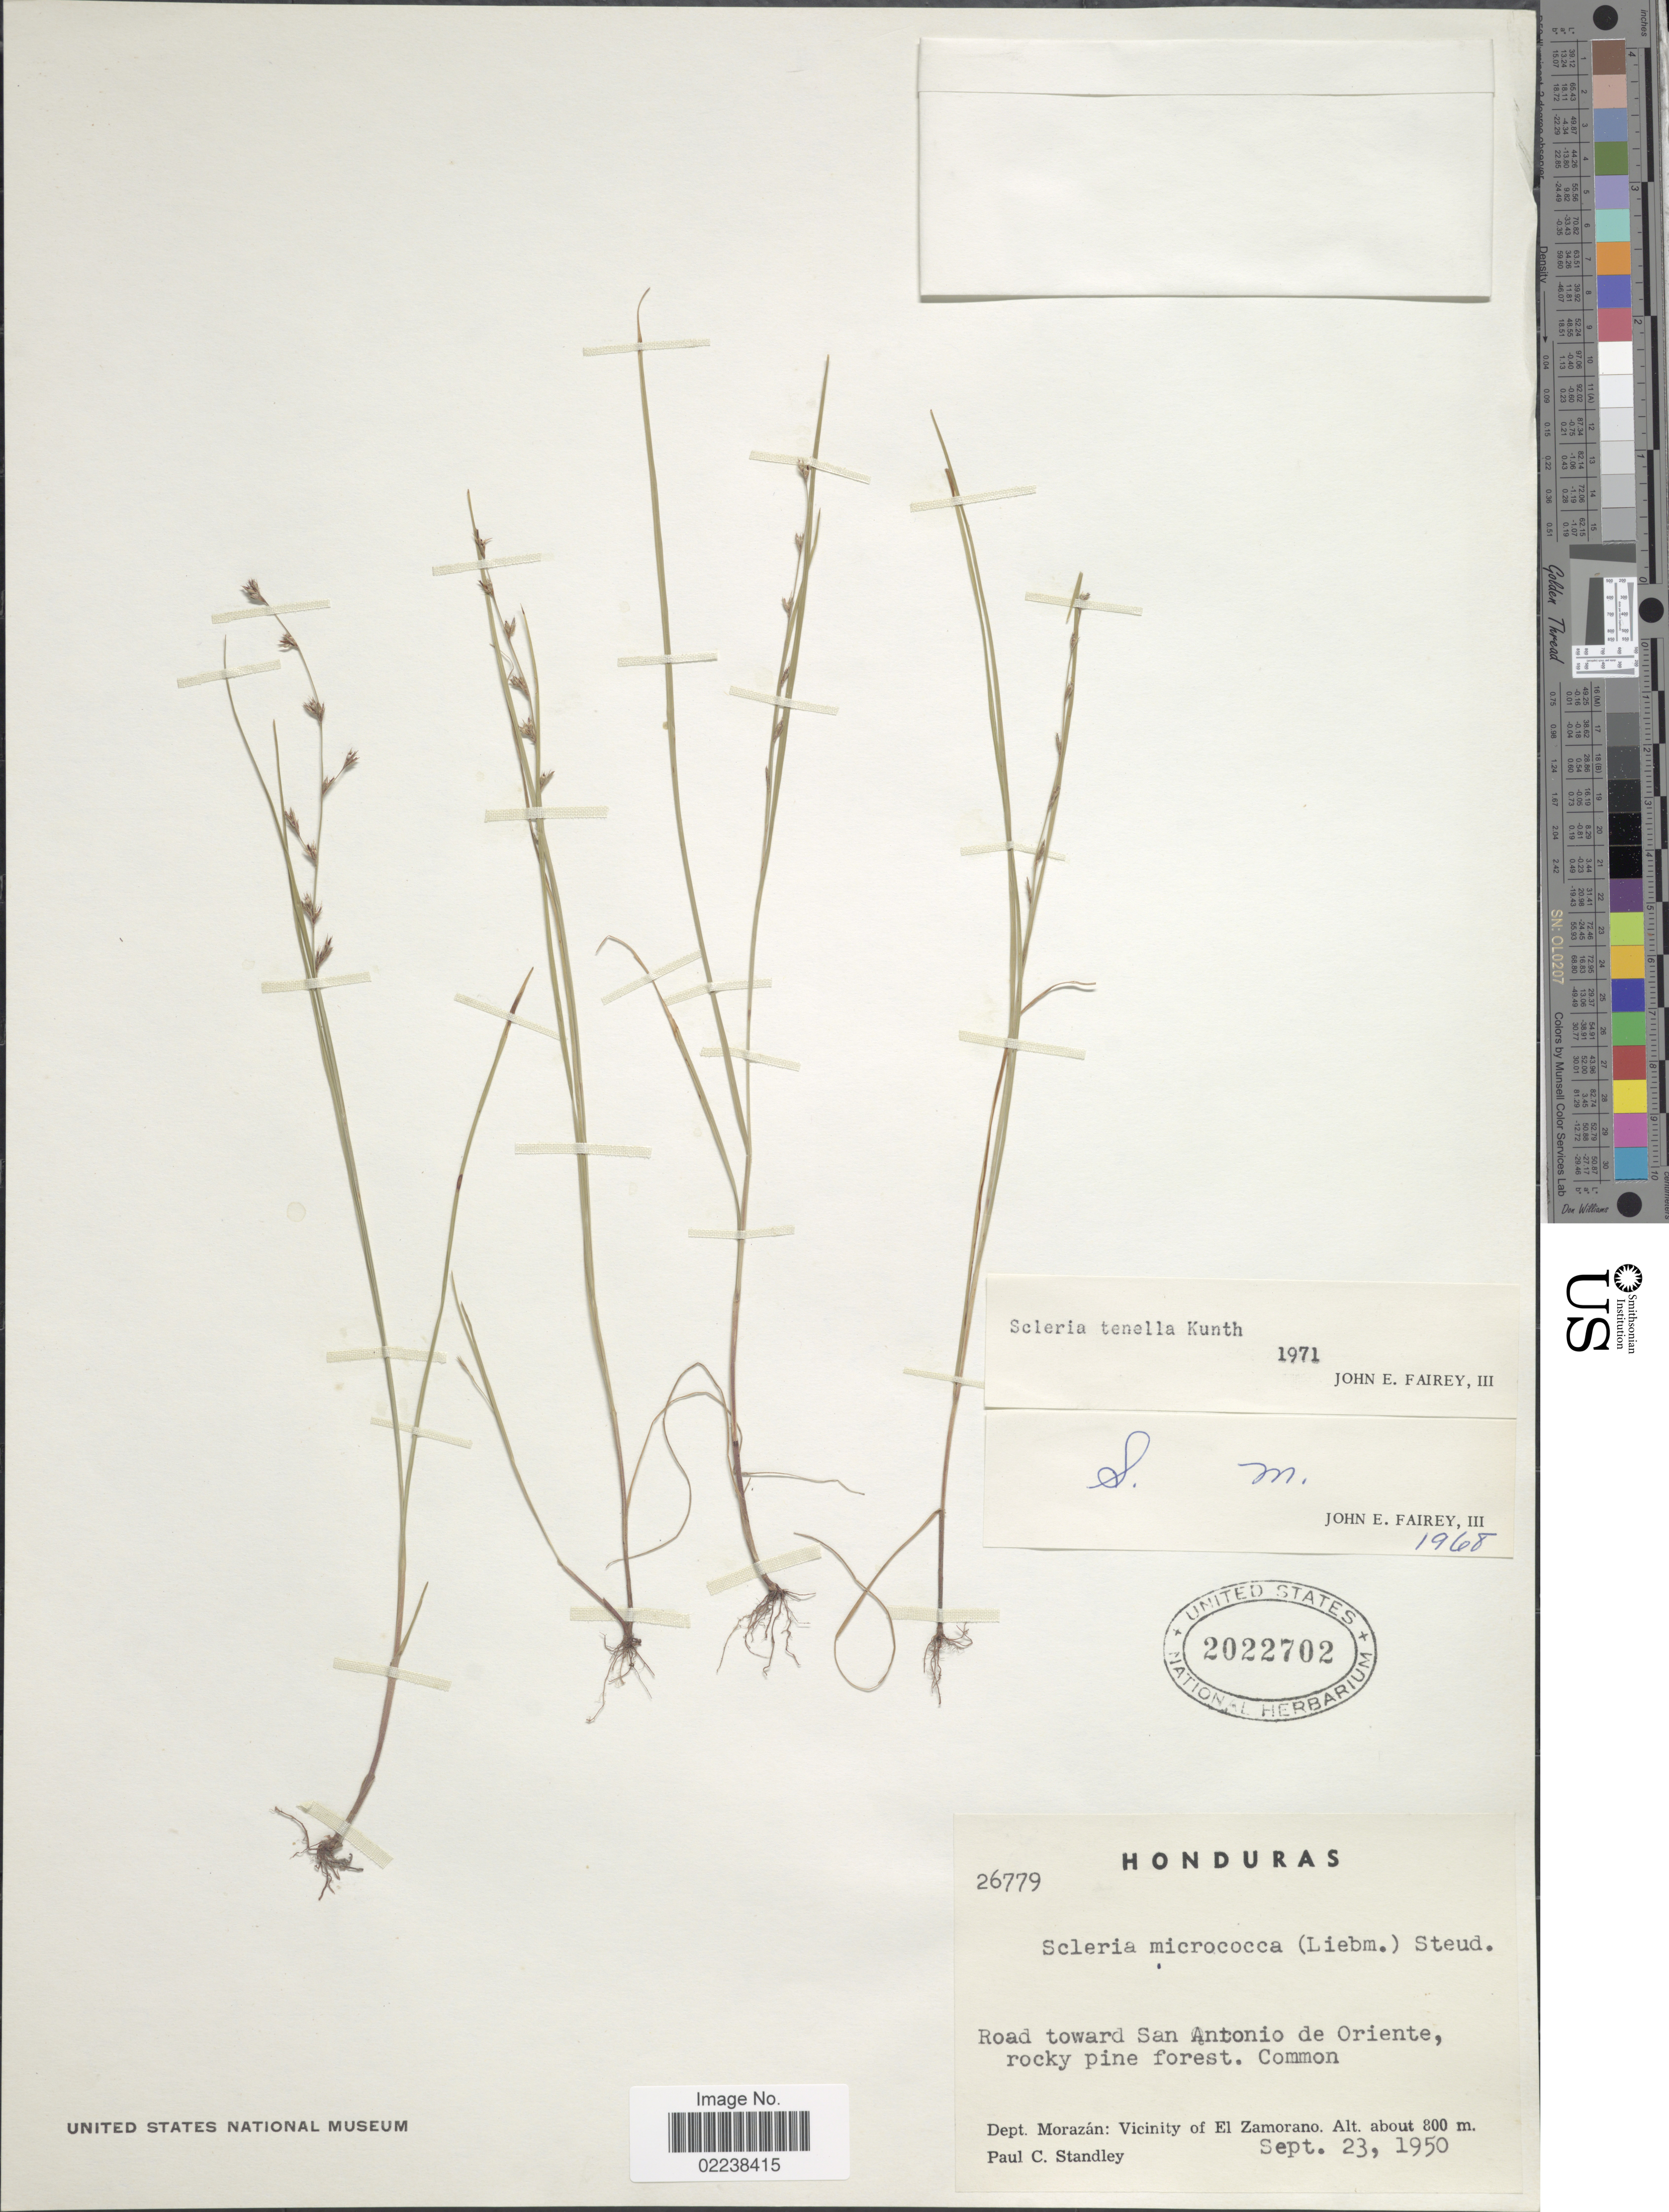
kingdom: Plantae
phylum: Tracheophyta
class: Liliopsida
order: Poales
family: Cyperaceae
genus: Scleria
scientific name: Scleria verticillata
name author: Muhl. ex Willd.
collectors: P. C. Standley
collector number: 26779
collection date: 1950-09-23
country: Honduras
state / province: Fco. Morazán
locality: Dept. Morazan: Vicinity of El Zamorano. Road toward San Antonio de Oriente, rocky pine forest.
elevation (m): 800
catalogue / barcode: US 2022702